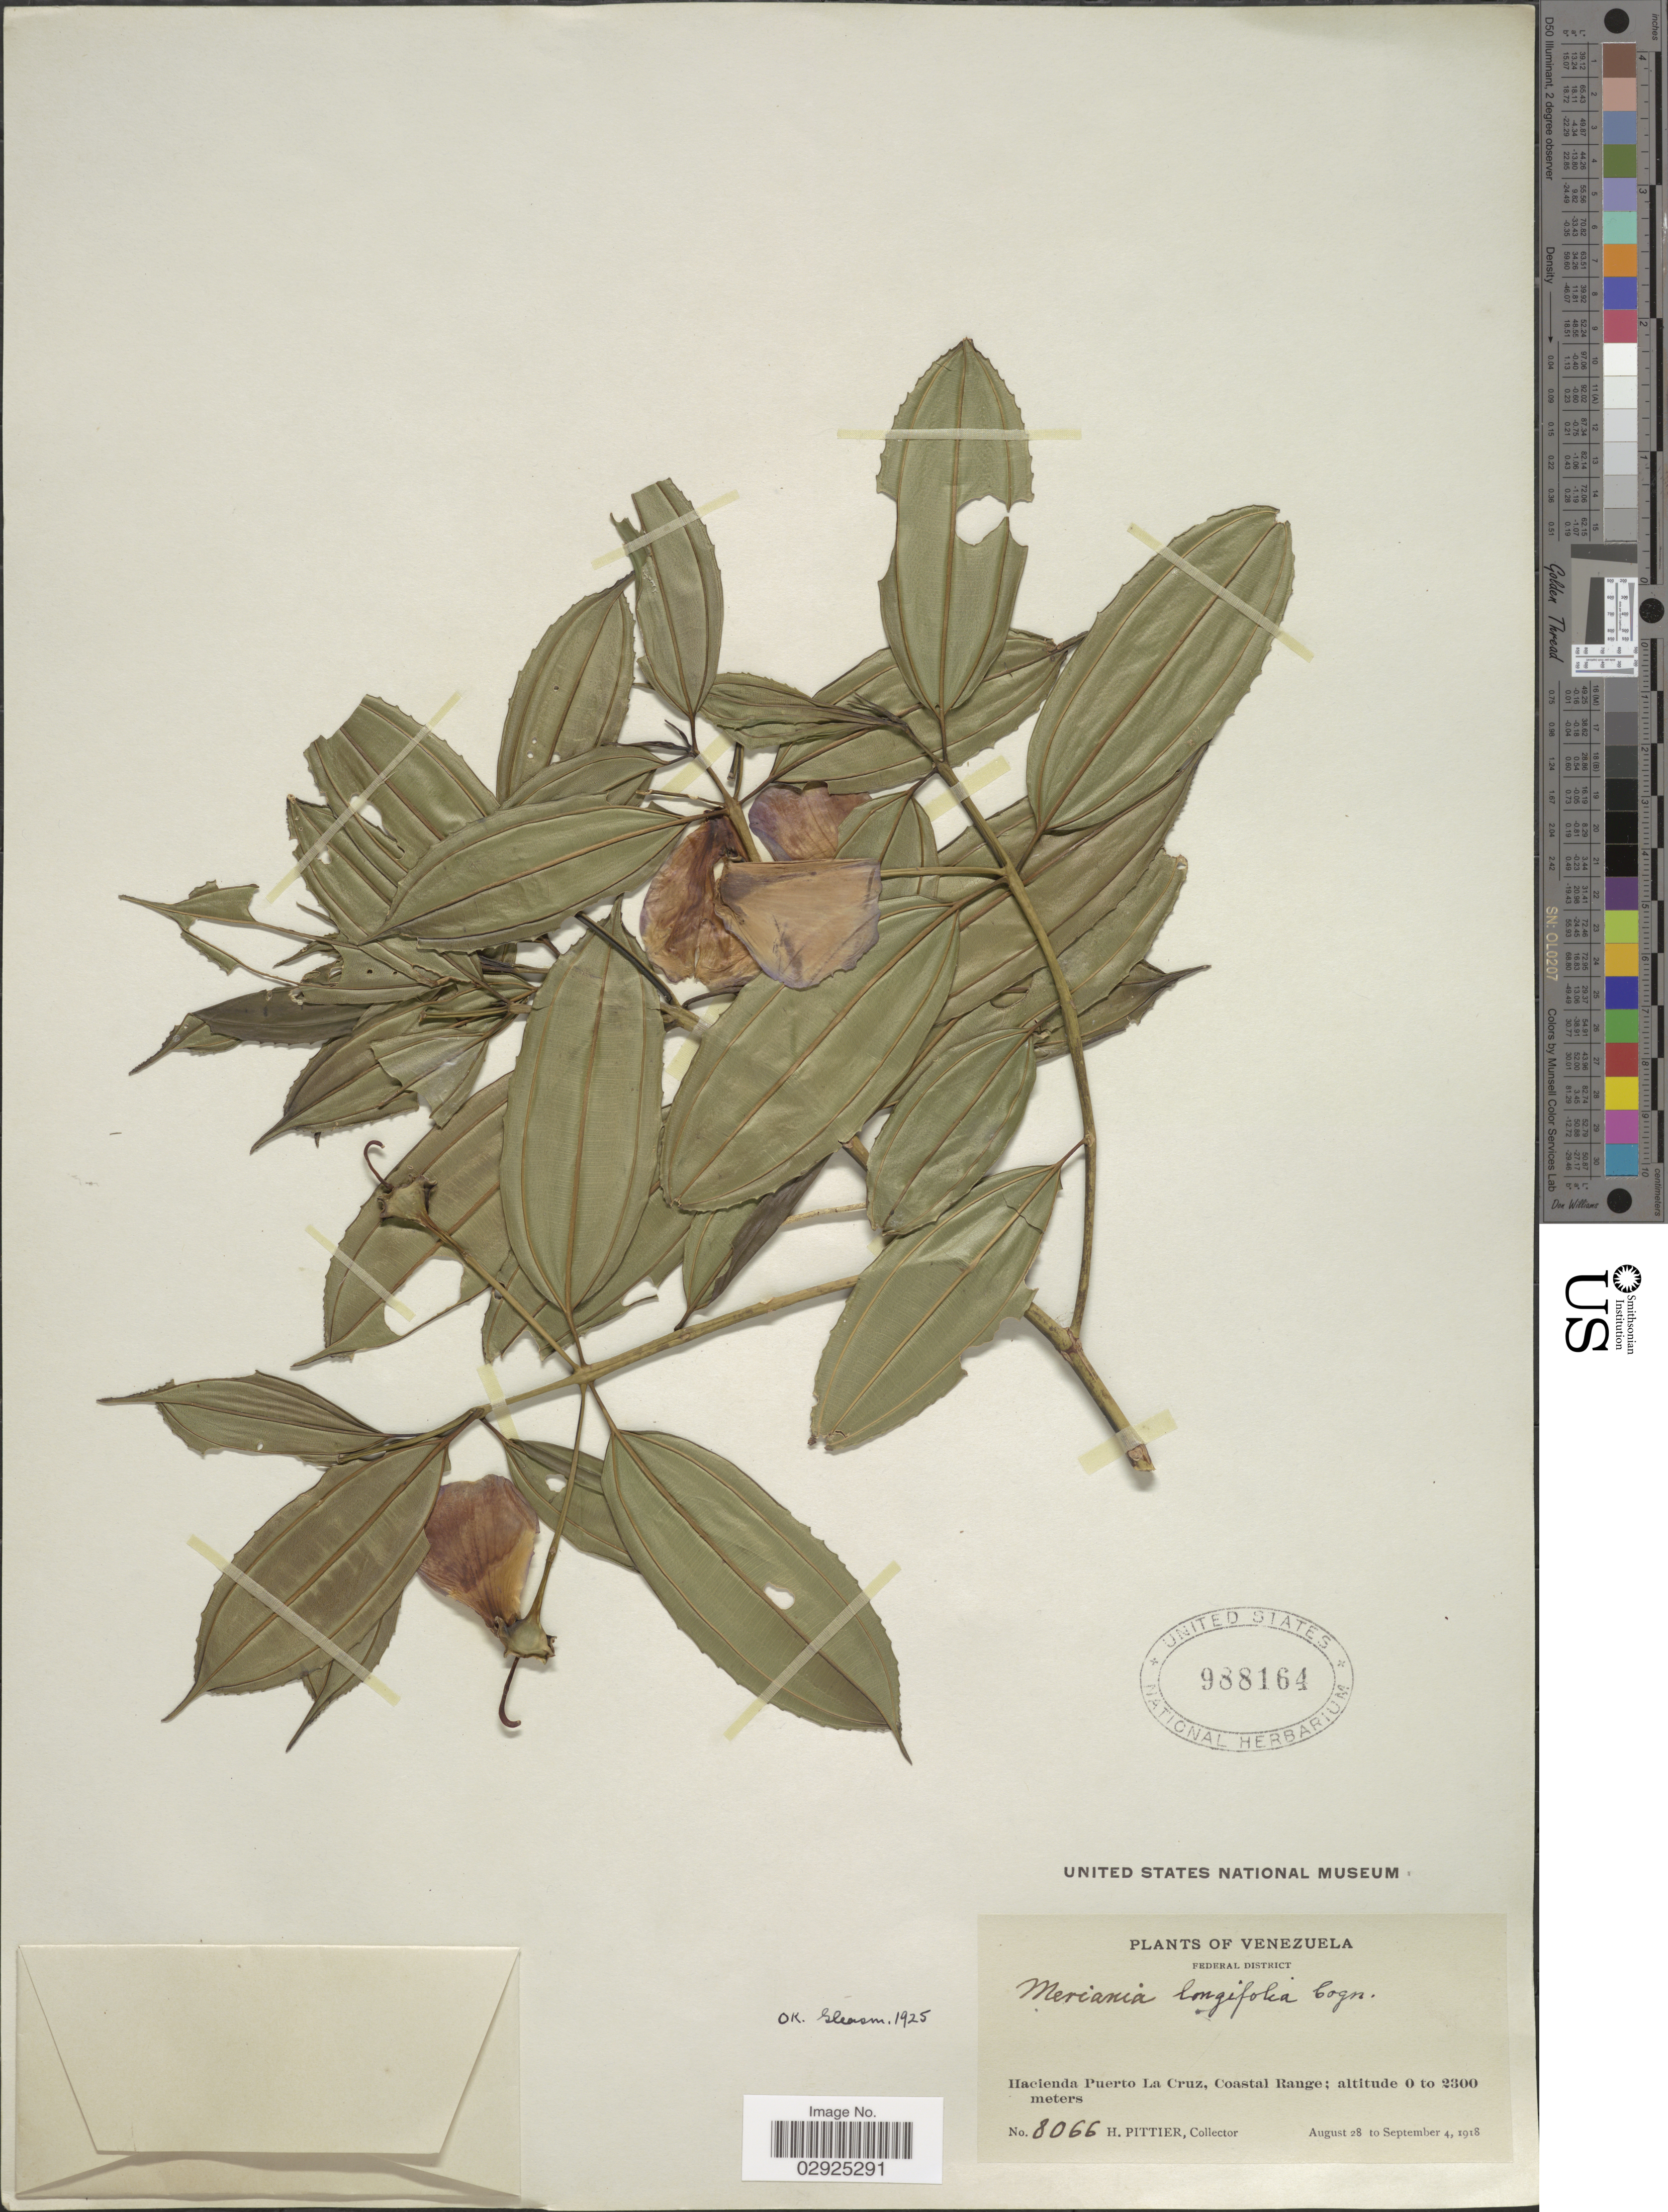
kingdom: Plantae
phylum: Tracheophyta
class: Magnoliopsida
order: Myrtales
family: Melastomataceae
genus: Meriania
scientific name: Meriania longifolia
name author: (Naudin) Cogn.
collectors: H. F. Pittier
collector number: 8066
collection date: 1918-08-28/1918-09-04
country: Venezuela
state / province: Distrito Federal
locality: Federal District, Hacienda Puerto La Cruz, Coastal Range.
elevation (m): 0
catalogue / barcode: US 988164